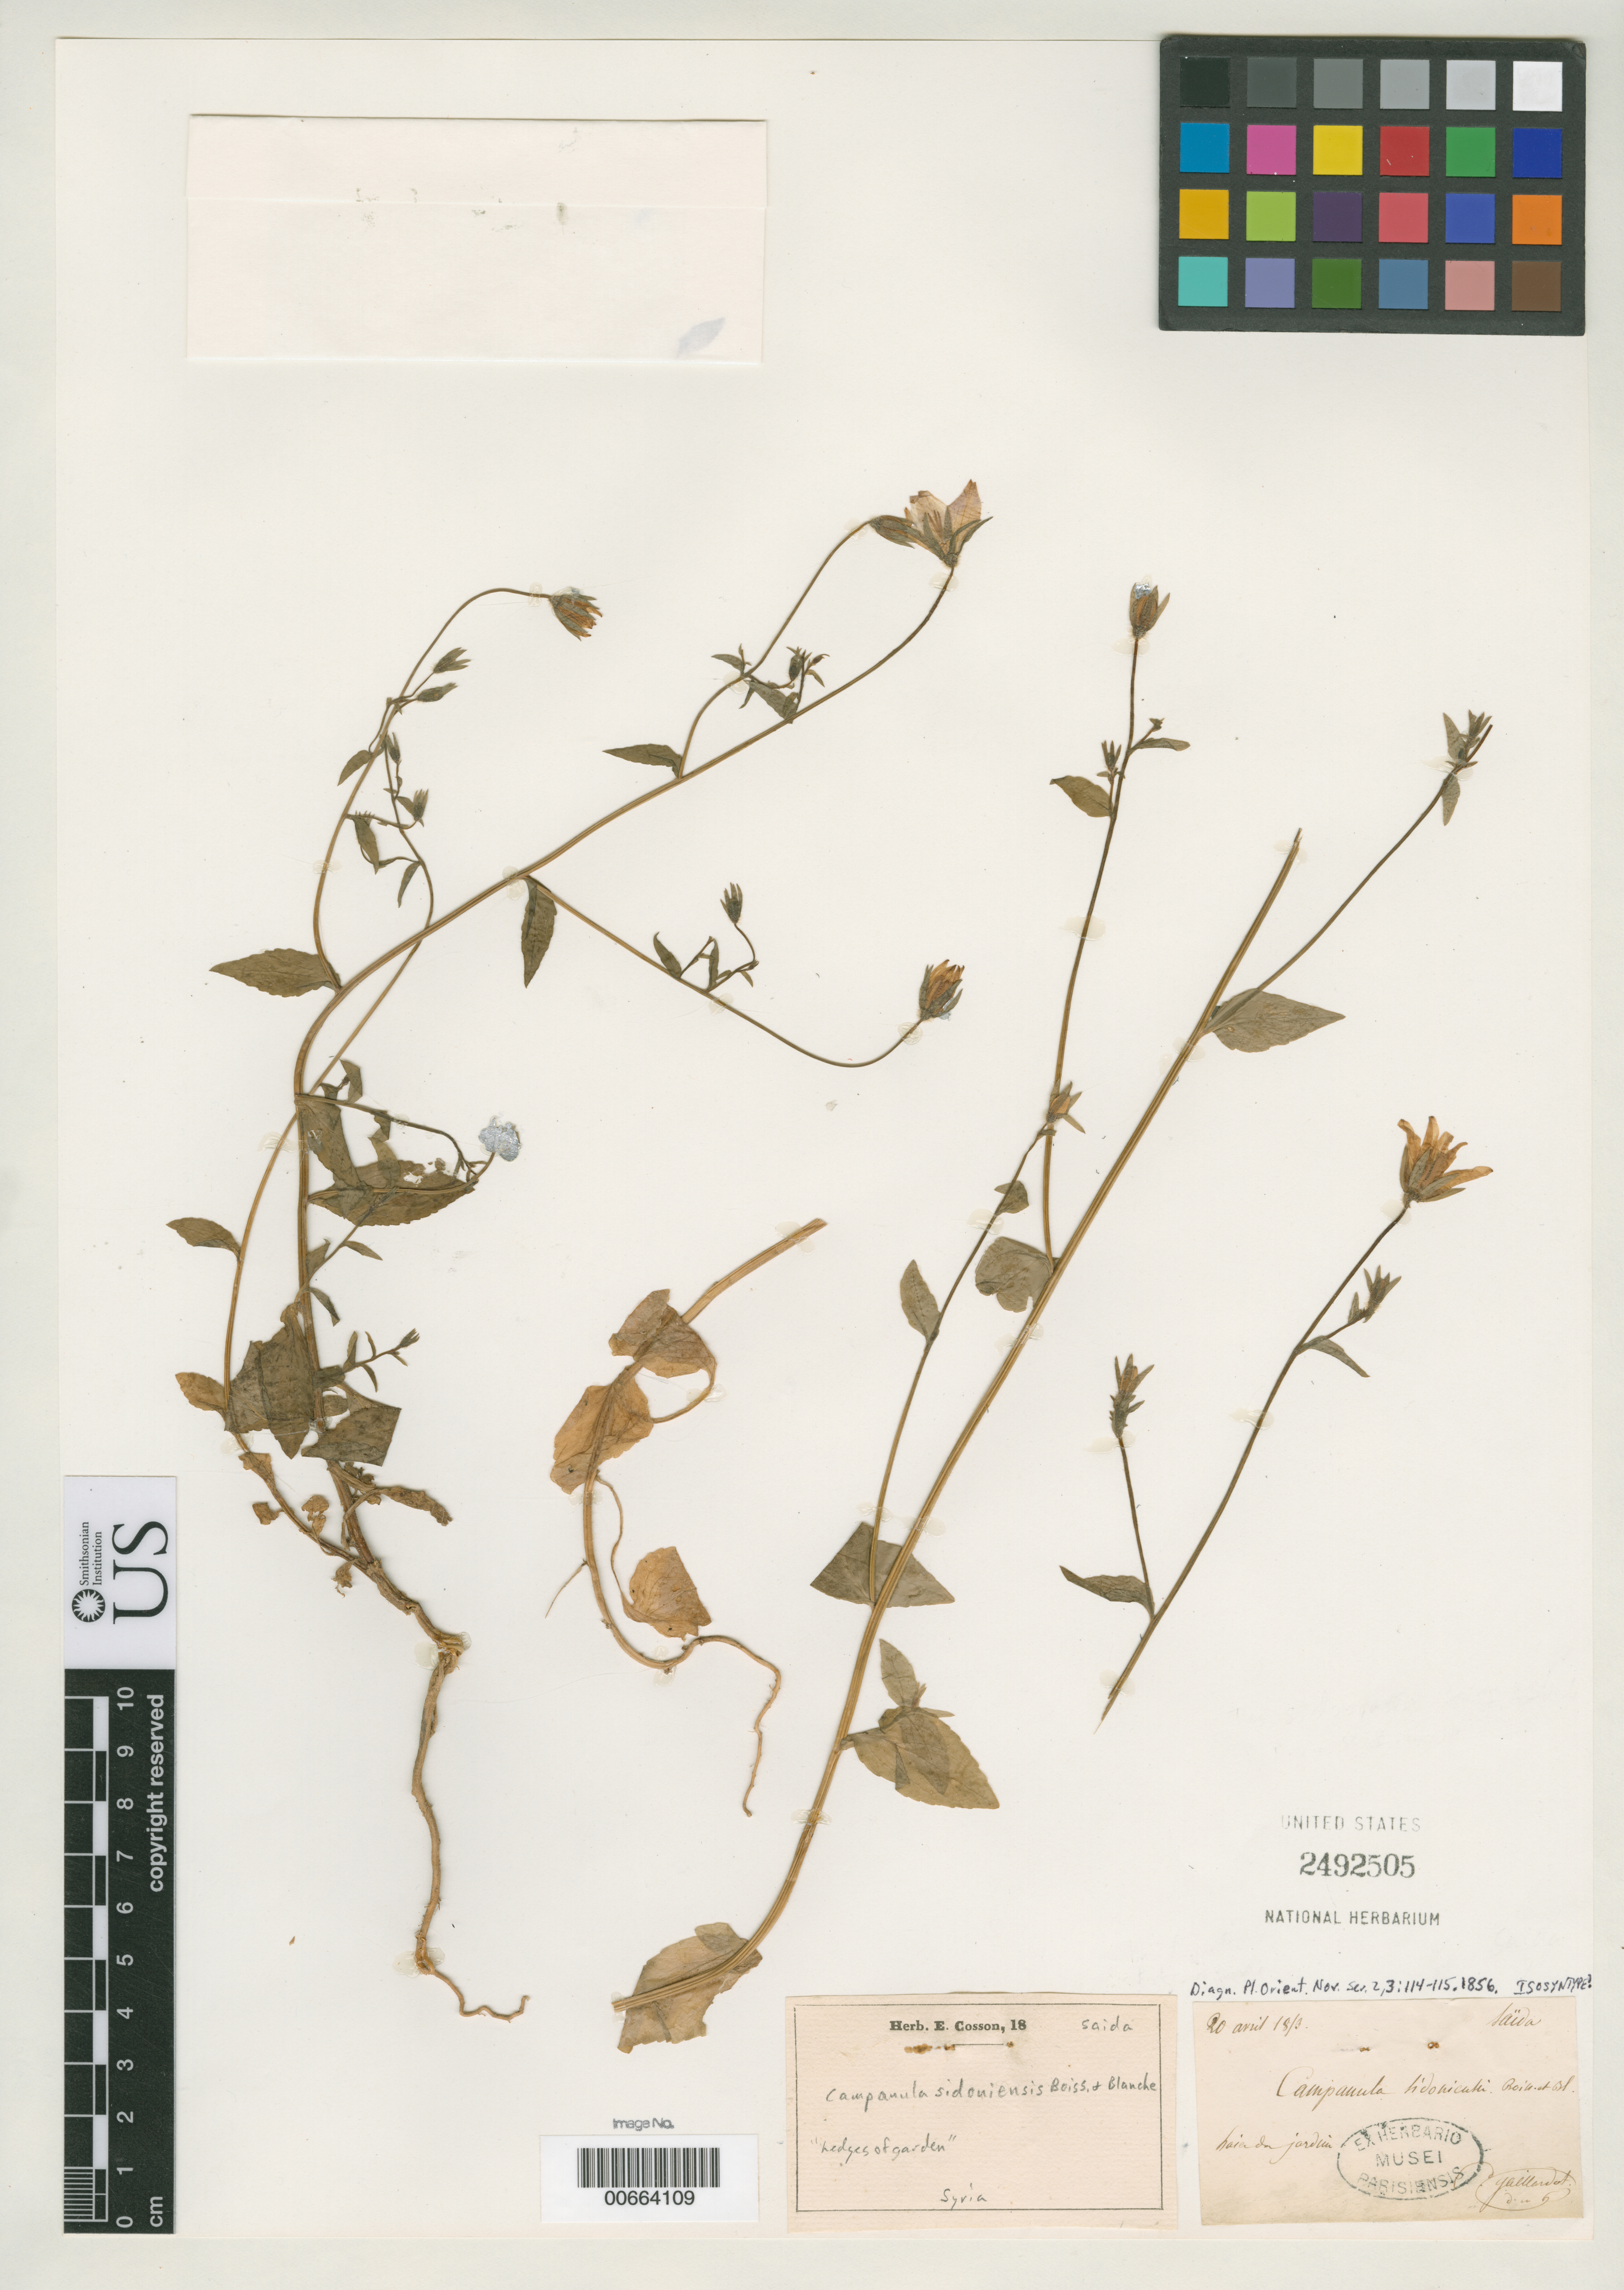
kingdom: Plantae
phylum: Tracheophyta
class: Magnoliopsida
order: Asterales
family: Campanulaceae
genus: Campanula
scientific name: Campanula sidoniensis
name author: Boiss. & Blanche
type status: Possible Isosyntype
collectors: C. Gaillardot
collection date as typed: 20 Apr 1853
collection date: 1853-04-20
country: Lebanon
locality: Saida.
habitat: Hedges of garden.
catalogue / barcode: US 2492505